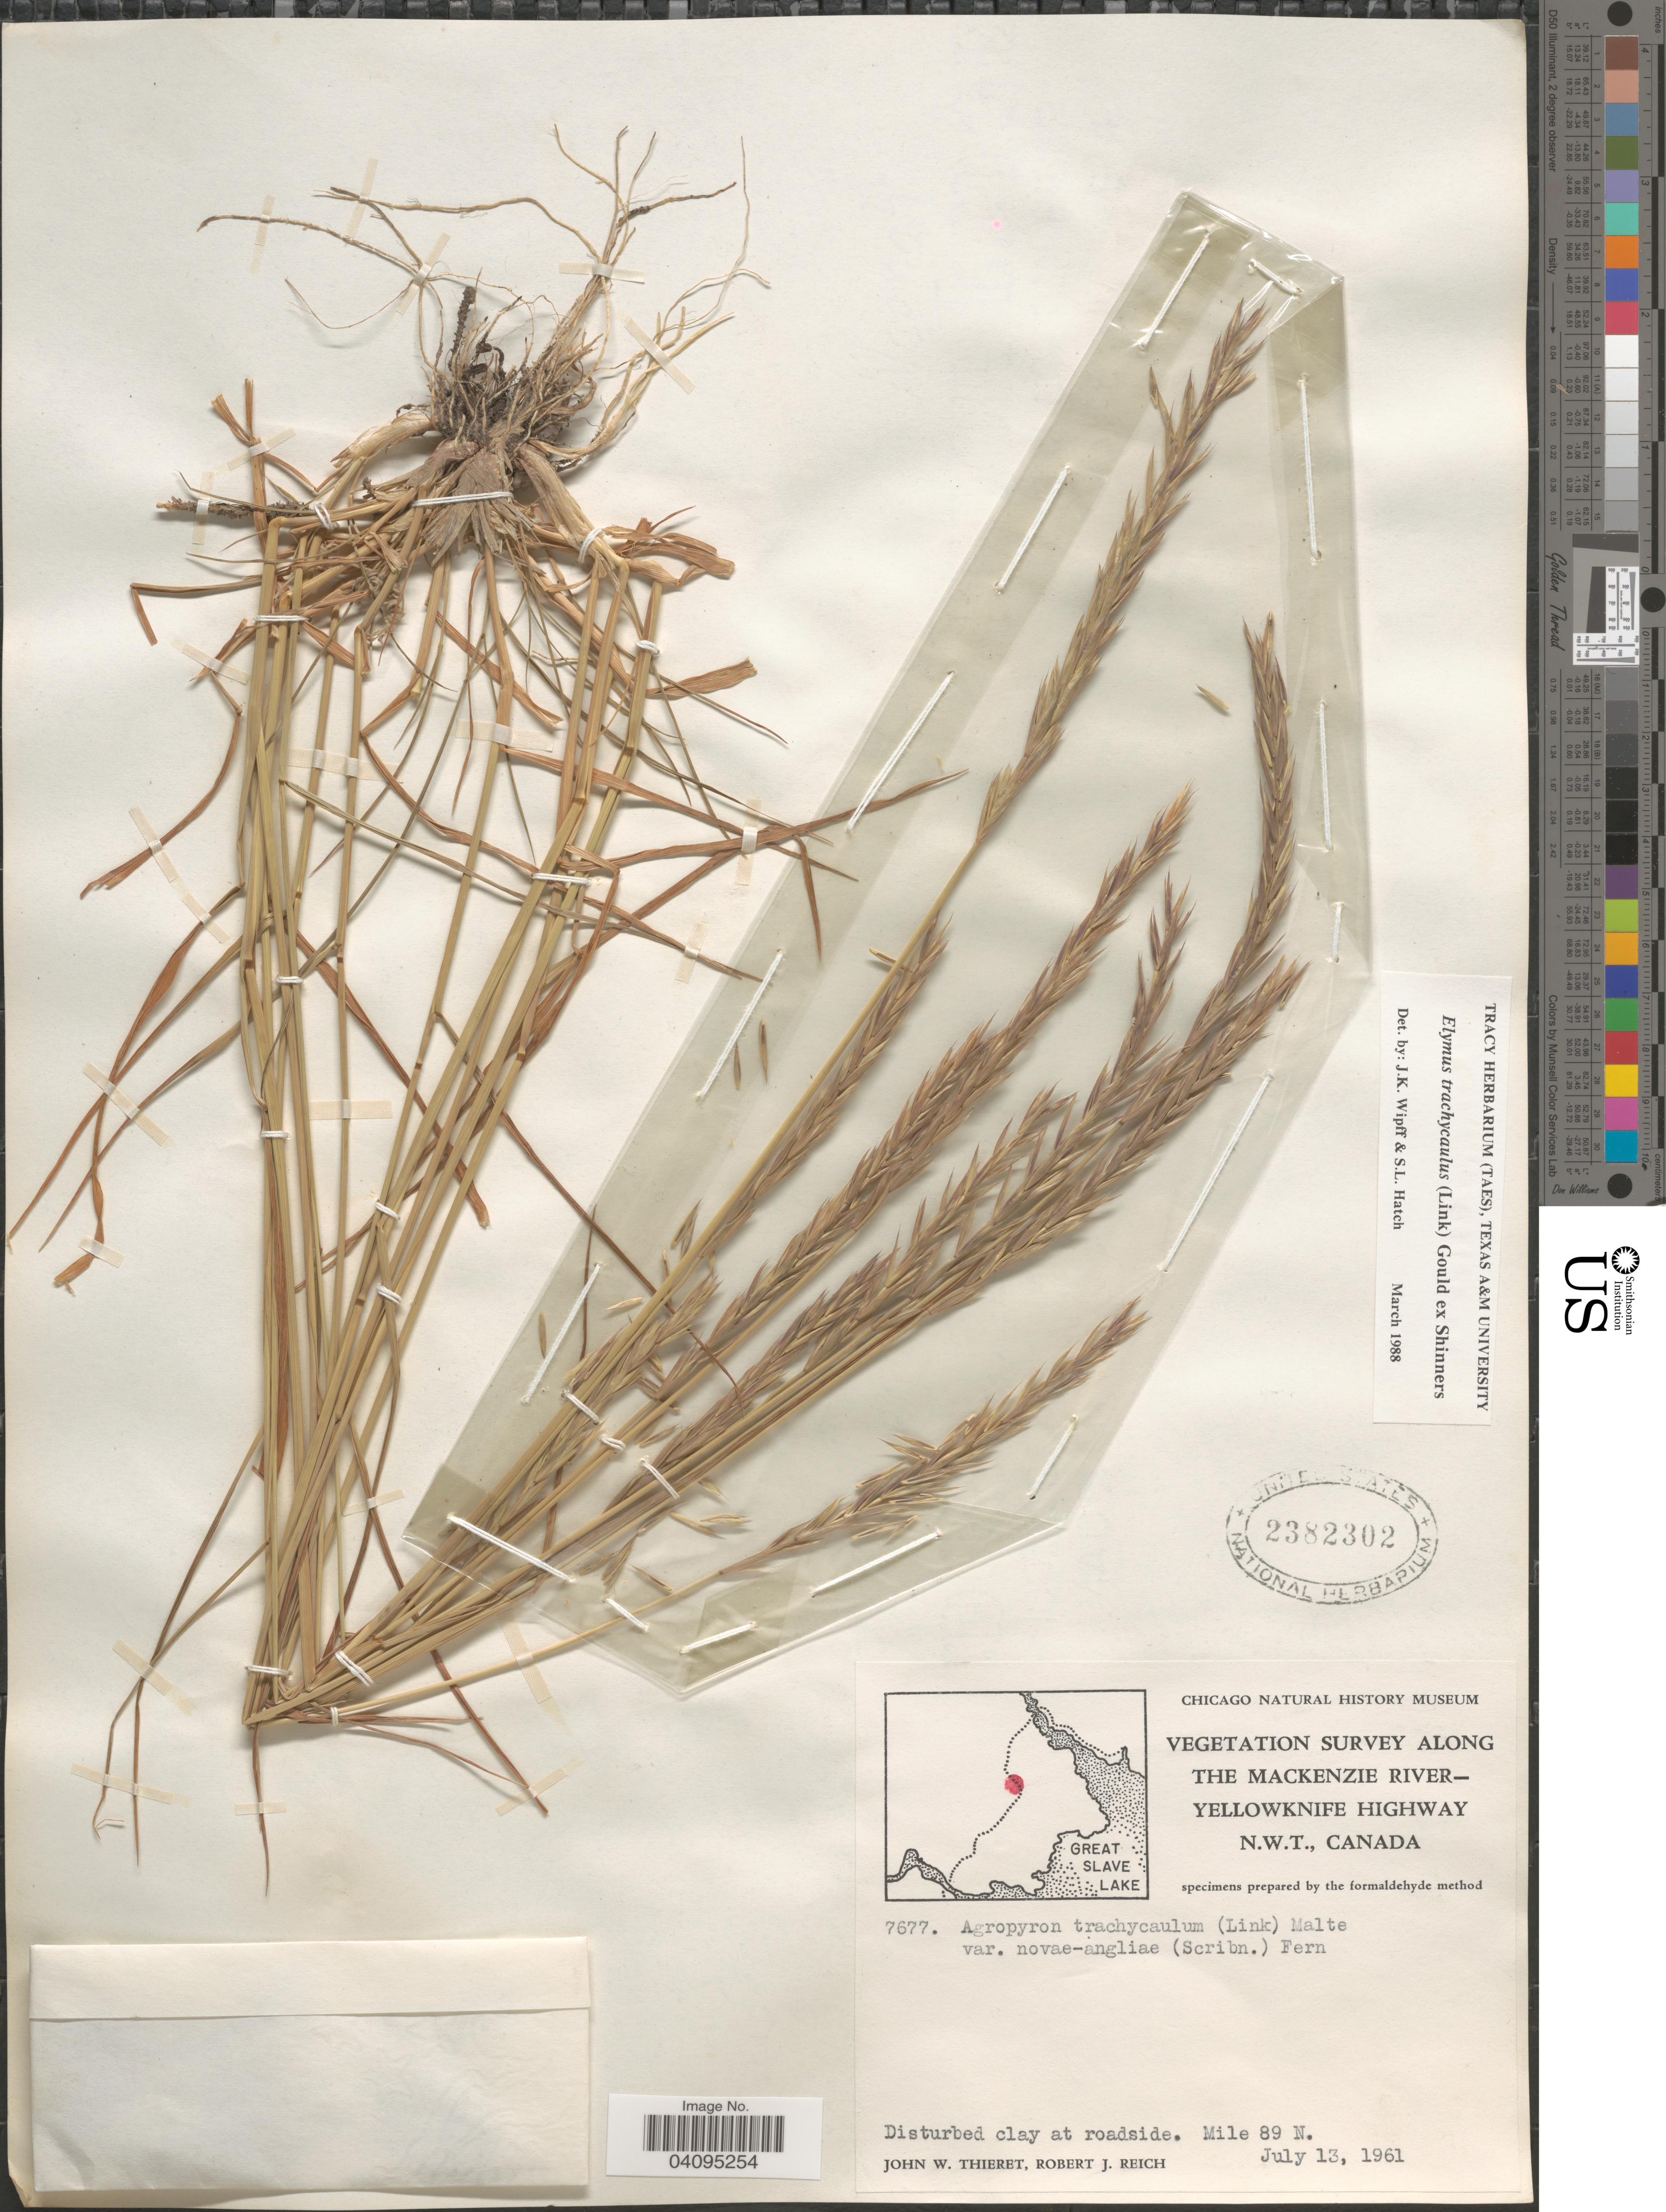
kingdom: Plantae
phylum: Tracheophyta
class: Liliopsida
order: Poales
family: Poaceae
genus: Elymus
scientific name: Elymus trachycaulus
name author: (Link) Gould ex Shinners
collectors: J. W. Thieret & R. Reich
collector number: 7677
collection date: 1961-07-13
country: Canada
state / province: Northwest Territories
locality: Vegetation Survey along The Mackenzie River-Yellowknife Highway N.W.T., Canada. Disturbed clay at roadside. Mile 89 N.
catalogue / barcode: US 2382302